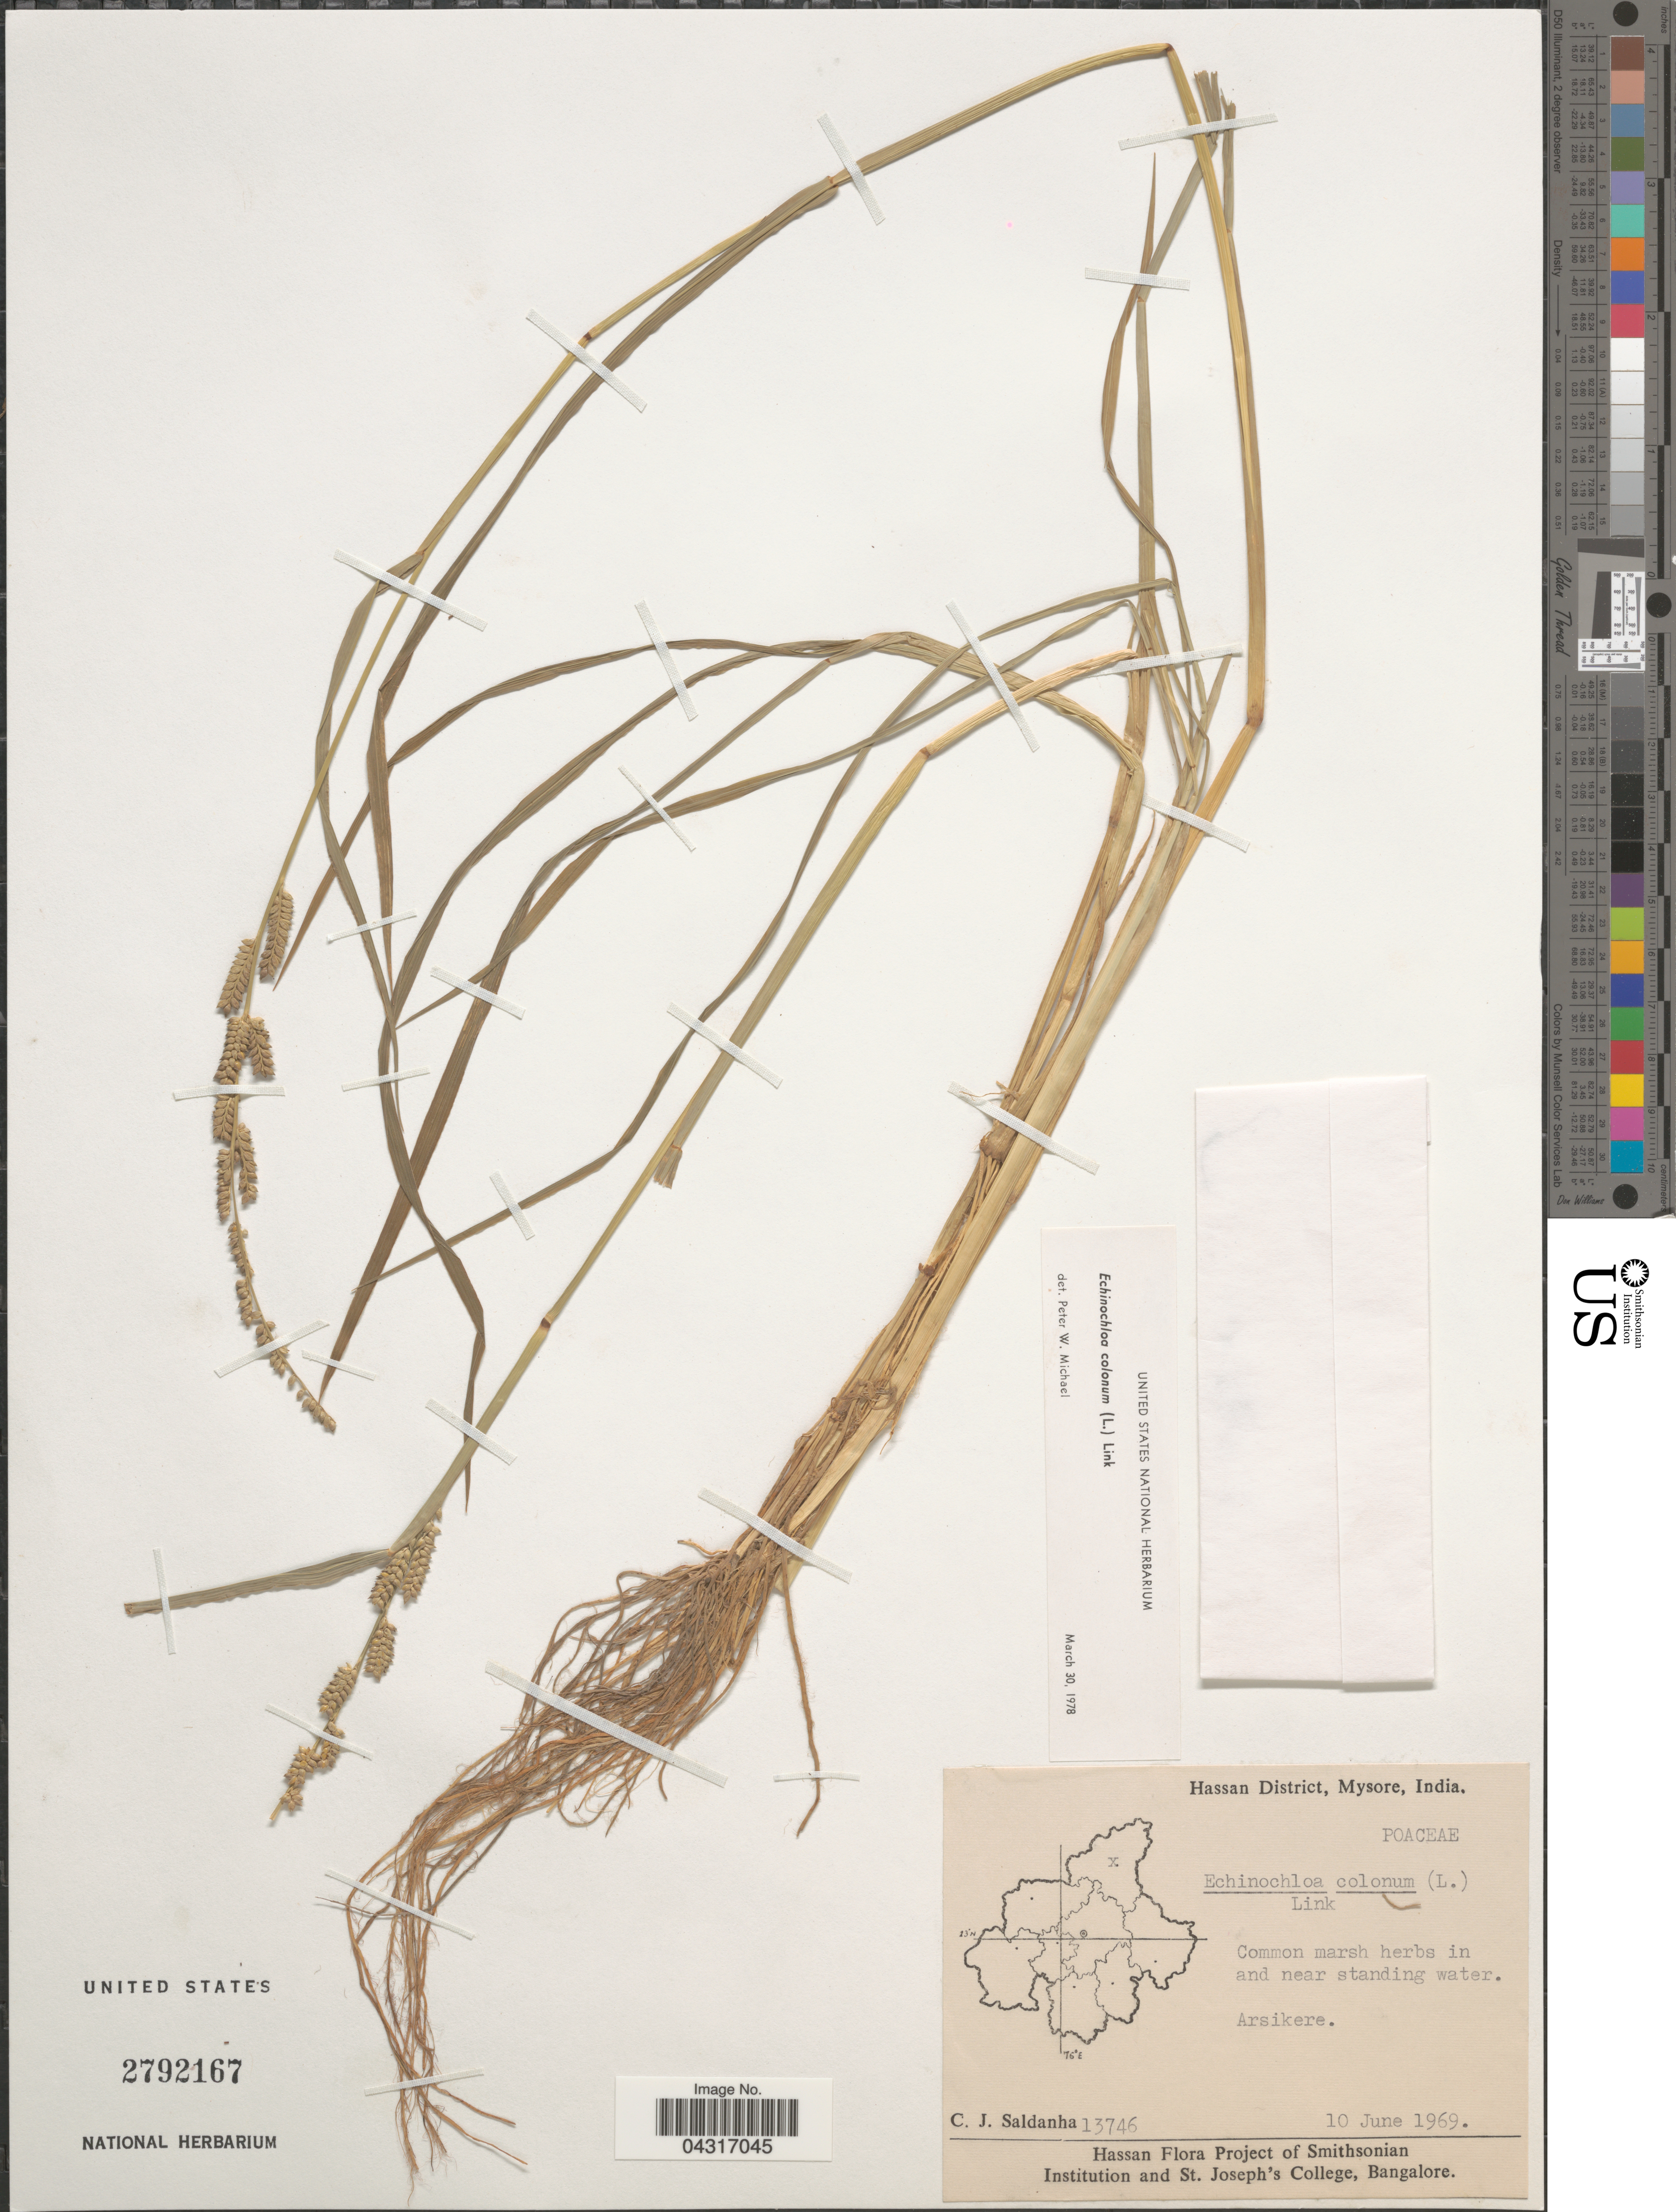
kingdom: Plantae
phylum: Tracheophyta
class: Liliopsida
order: Poales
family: Poaceae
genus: Echinochloa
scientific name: Echinochloa colona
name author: (L.) Link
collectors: C. J. Saldanha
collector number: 13746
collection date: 1969-06-10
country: India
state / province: Karnataka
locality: Hassan District, Mysore. Arsikere.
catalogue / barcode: US 2792167